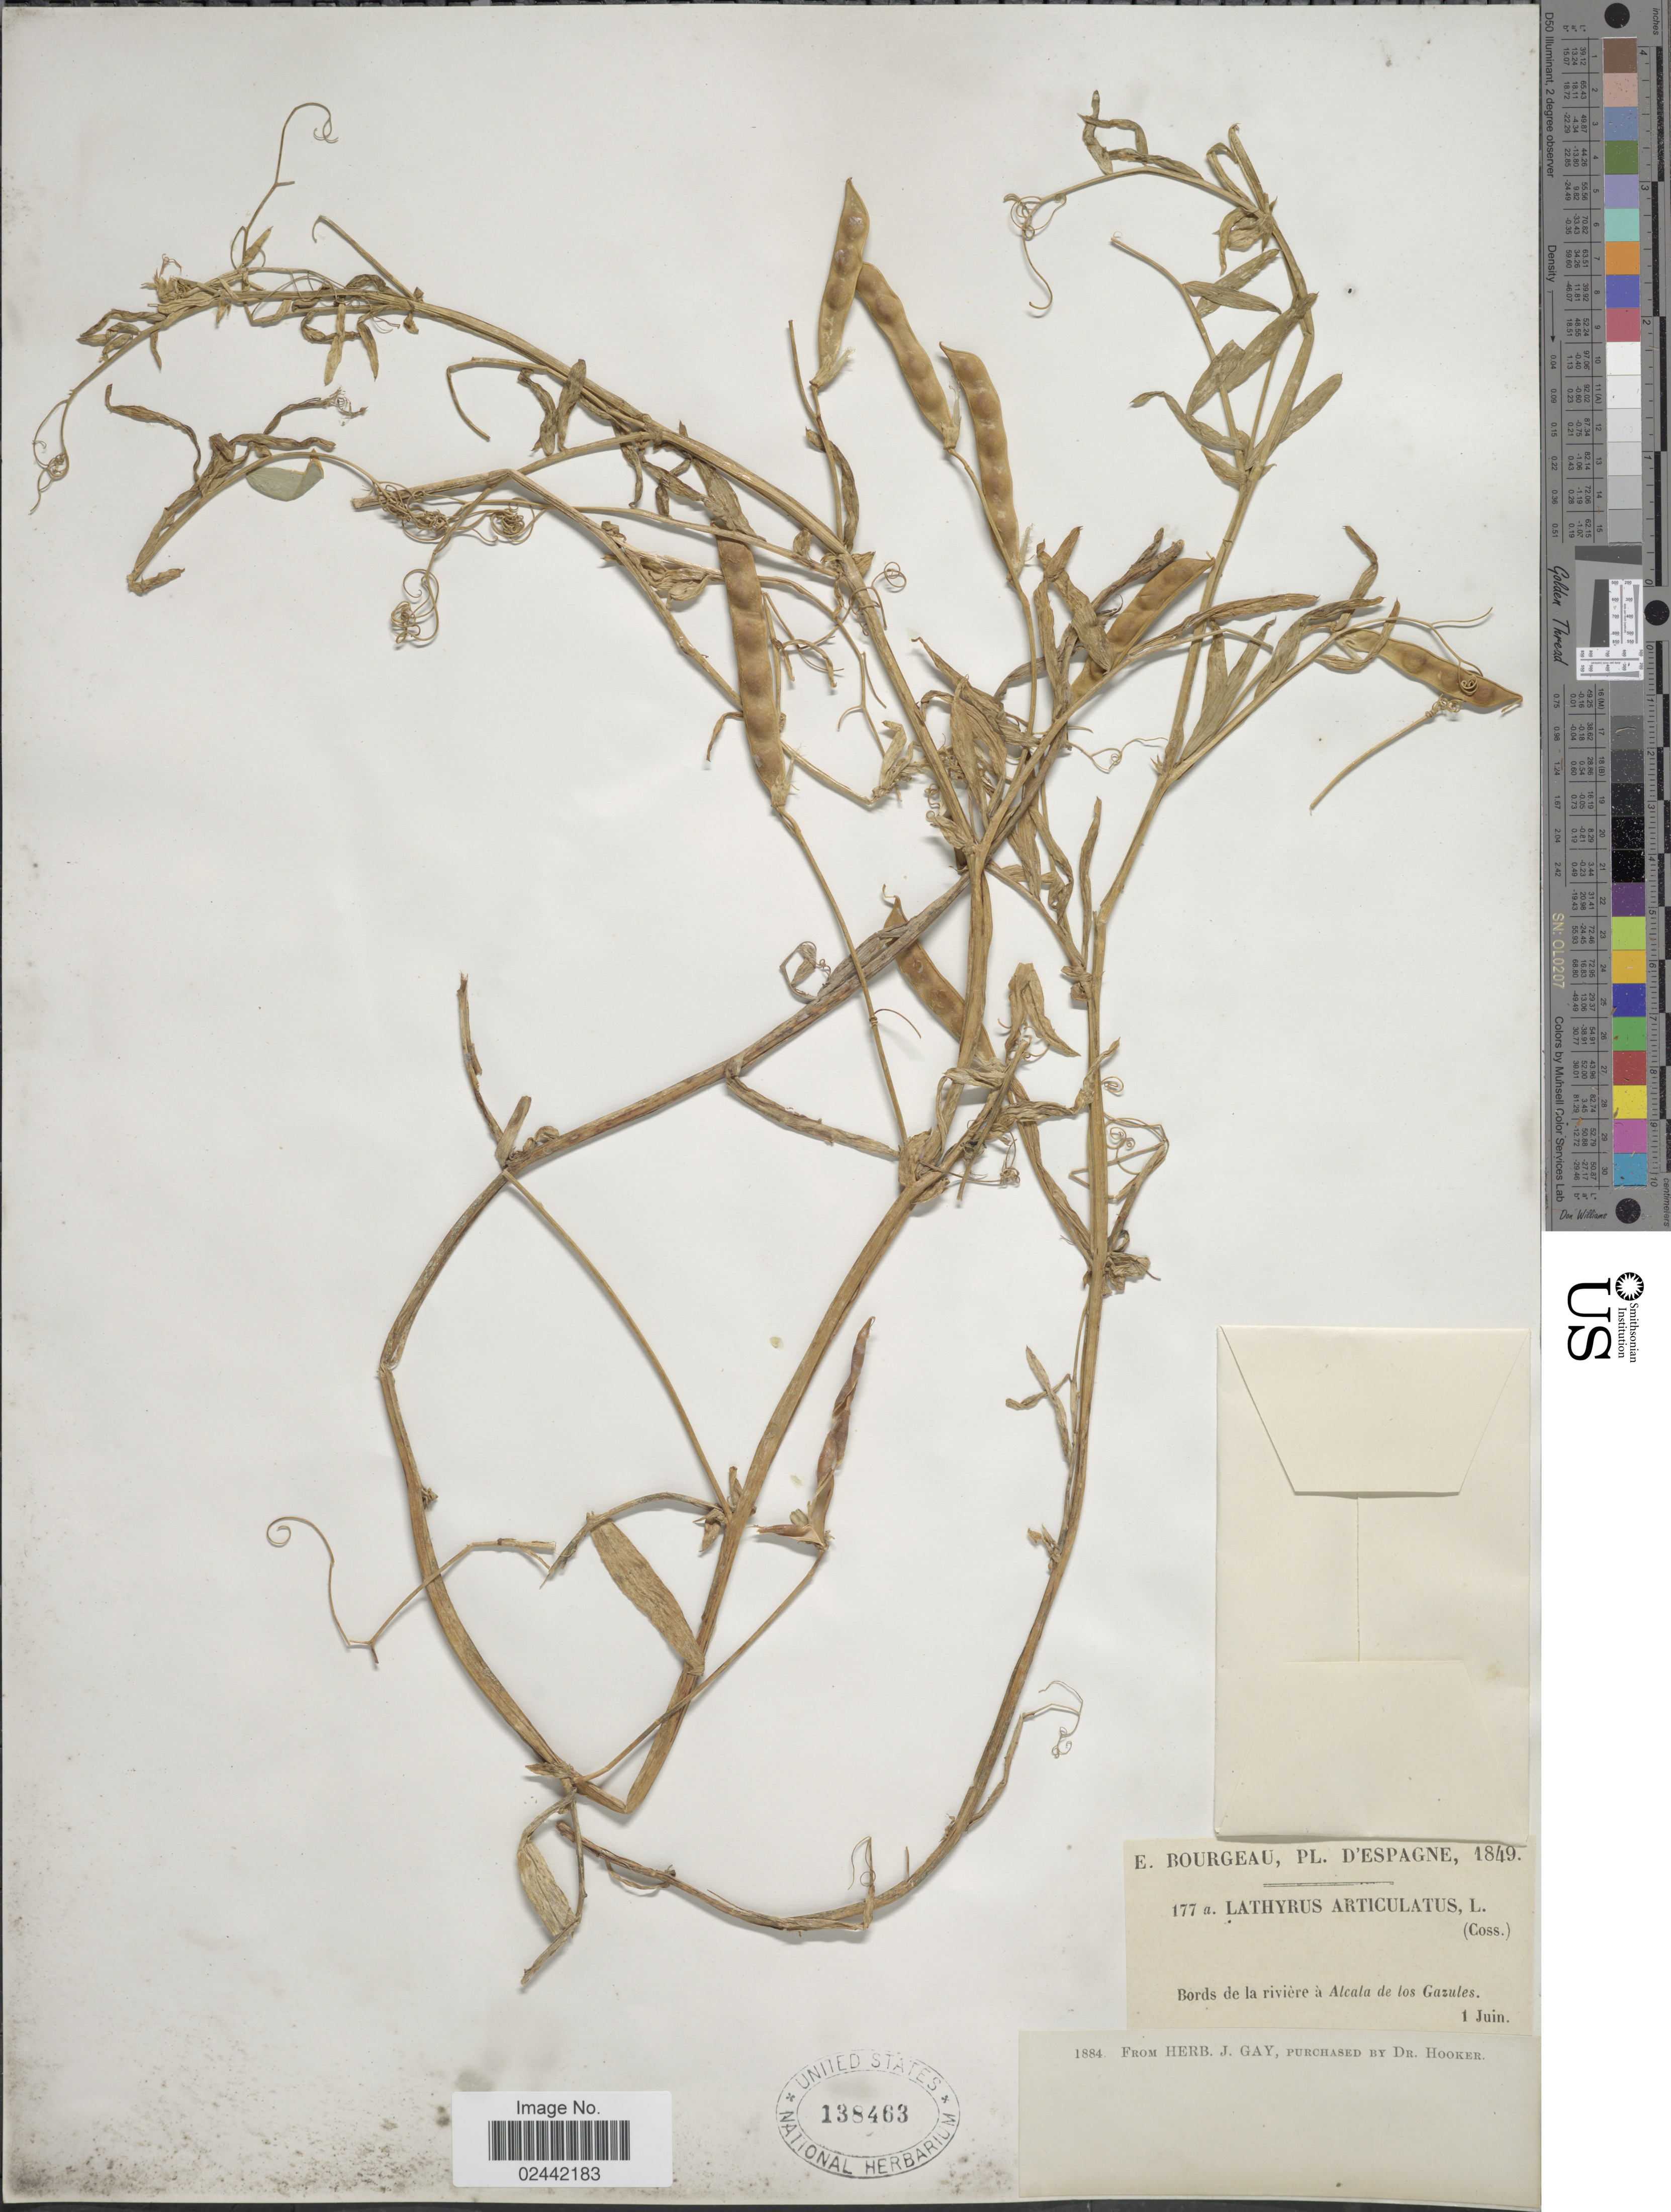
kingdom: Plantae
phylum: Tracheophyta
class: Magnoliopsida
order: Fabales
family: Fabaceae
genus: Lathyrus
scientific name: Lathyrus articulatus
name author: L.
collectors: E. Bourgeau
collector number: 177a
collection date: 1849-06-01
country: Spain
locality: Bords de la riviere a Alcala de los Gazules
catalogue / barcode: US 138463